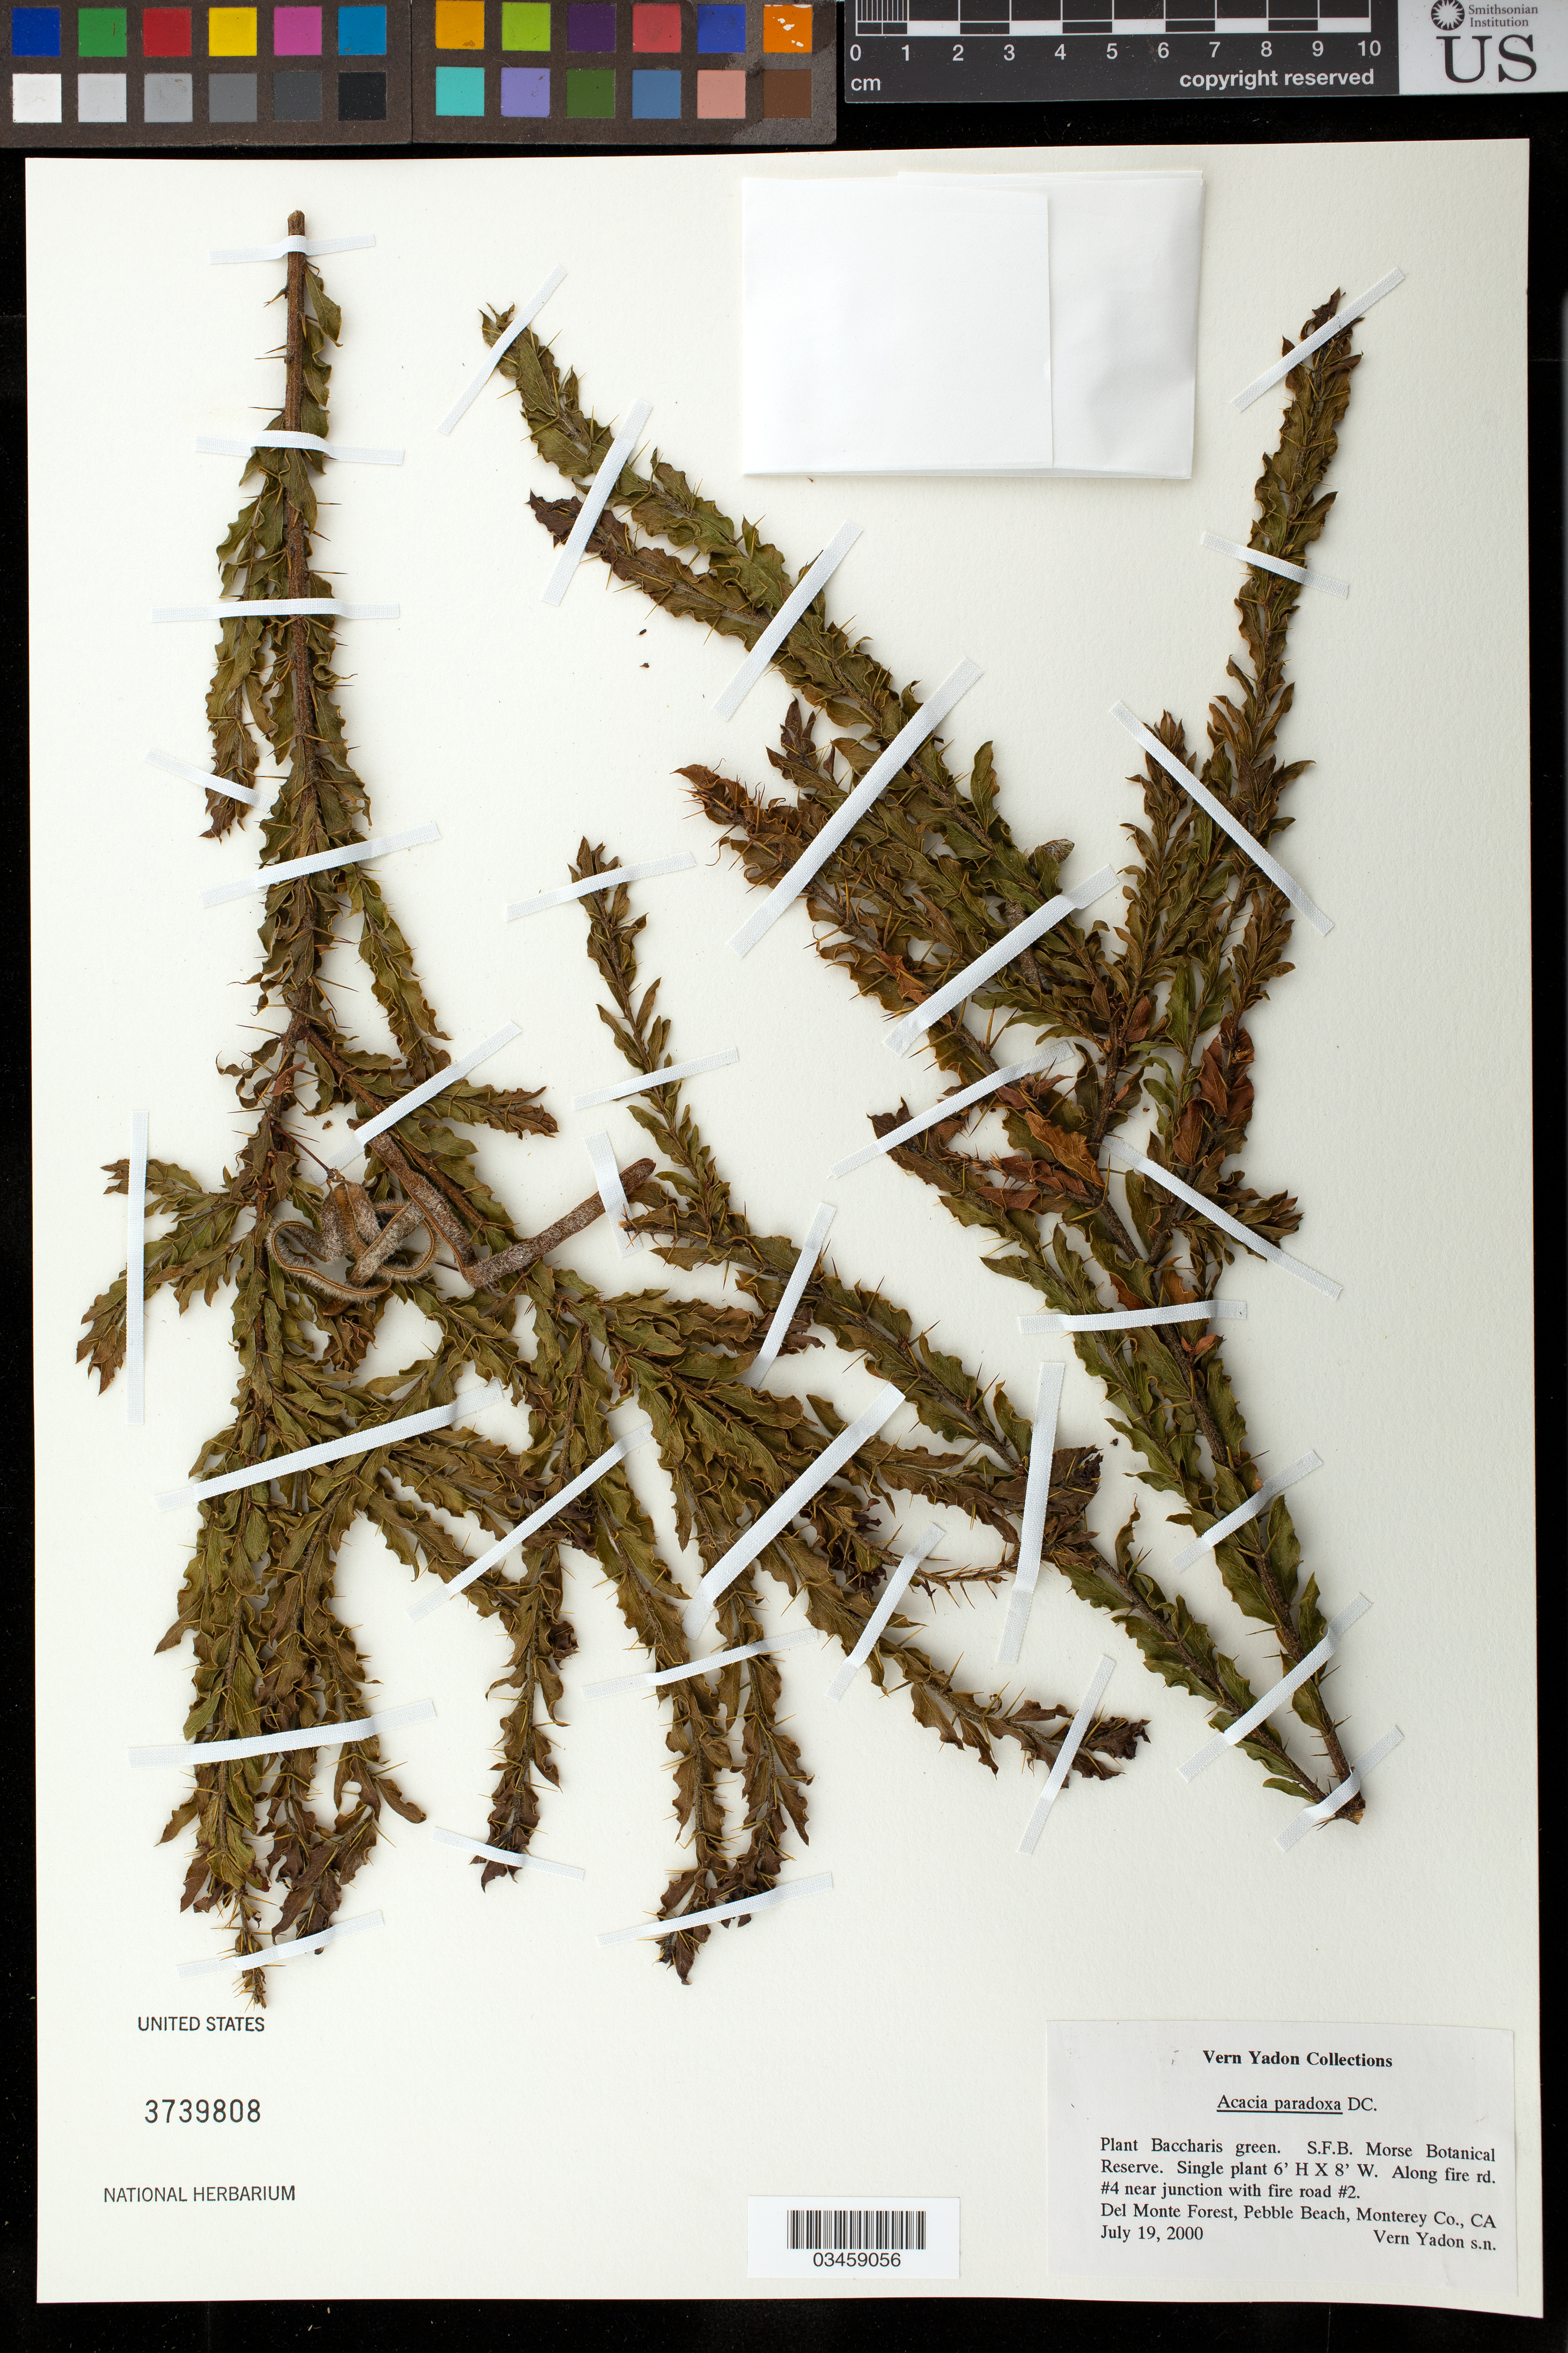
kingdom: Plantae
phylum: Tracheophyta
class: Magnoliopsida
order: Fabales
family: Fabaceae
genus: Acacia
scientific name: Acacia paradoxa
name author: Chiov.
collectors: V. Yadon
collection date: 2000-07-19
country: United States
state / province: California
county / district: Monterey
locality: S.F.B. Morse Botanical Reserve, along fire rd. #4 near jct with fire road #2, Del Monte Forest, Pebble Beach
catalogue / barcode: US 3739808